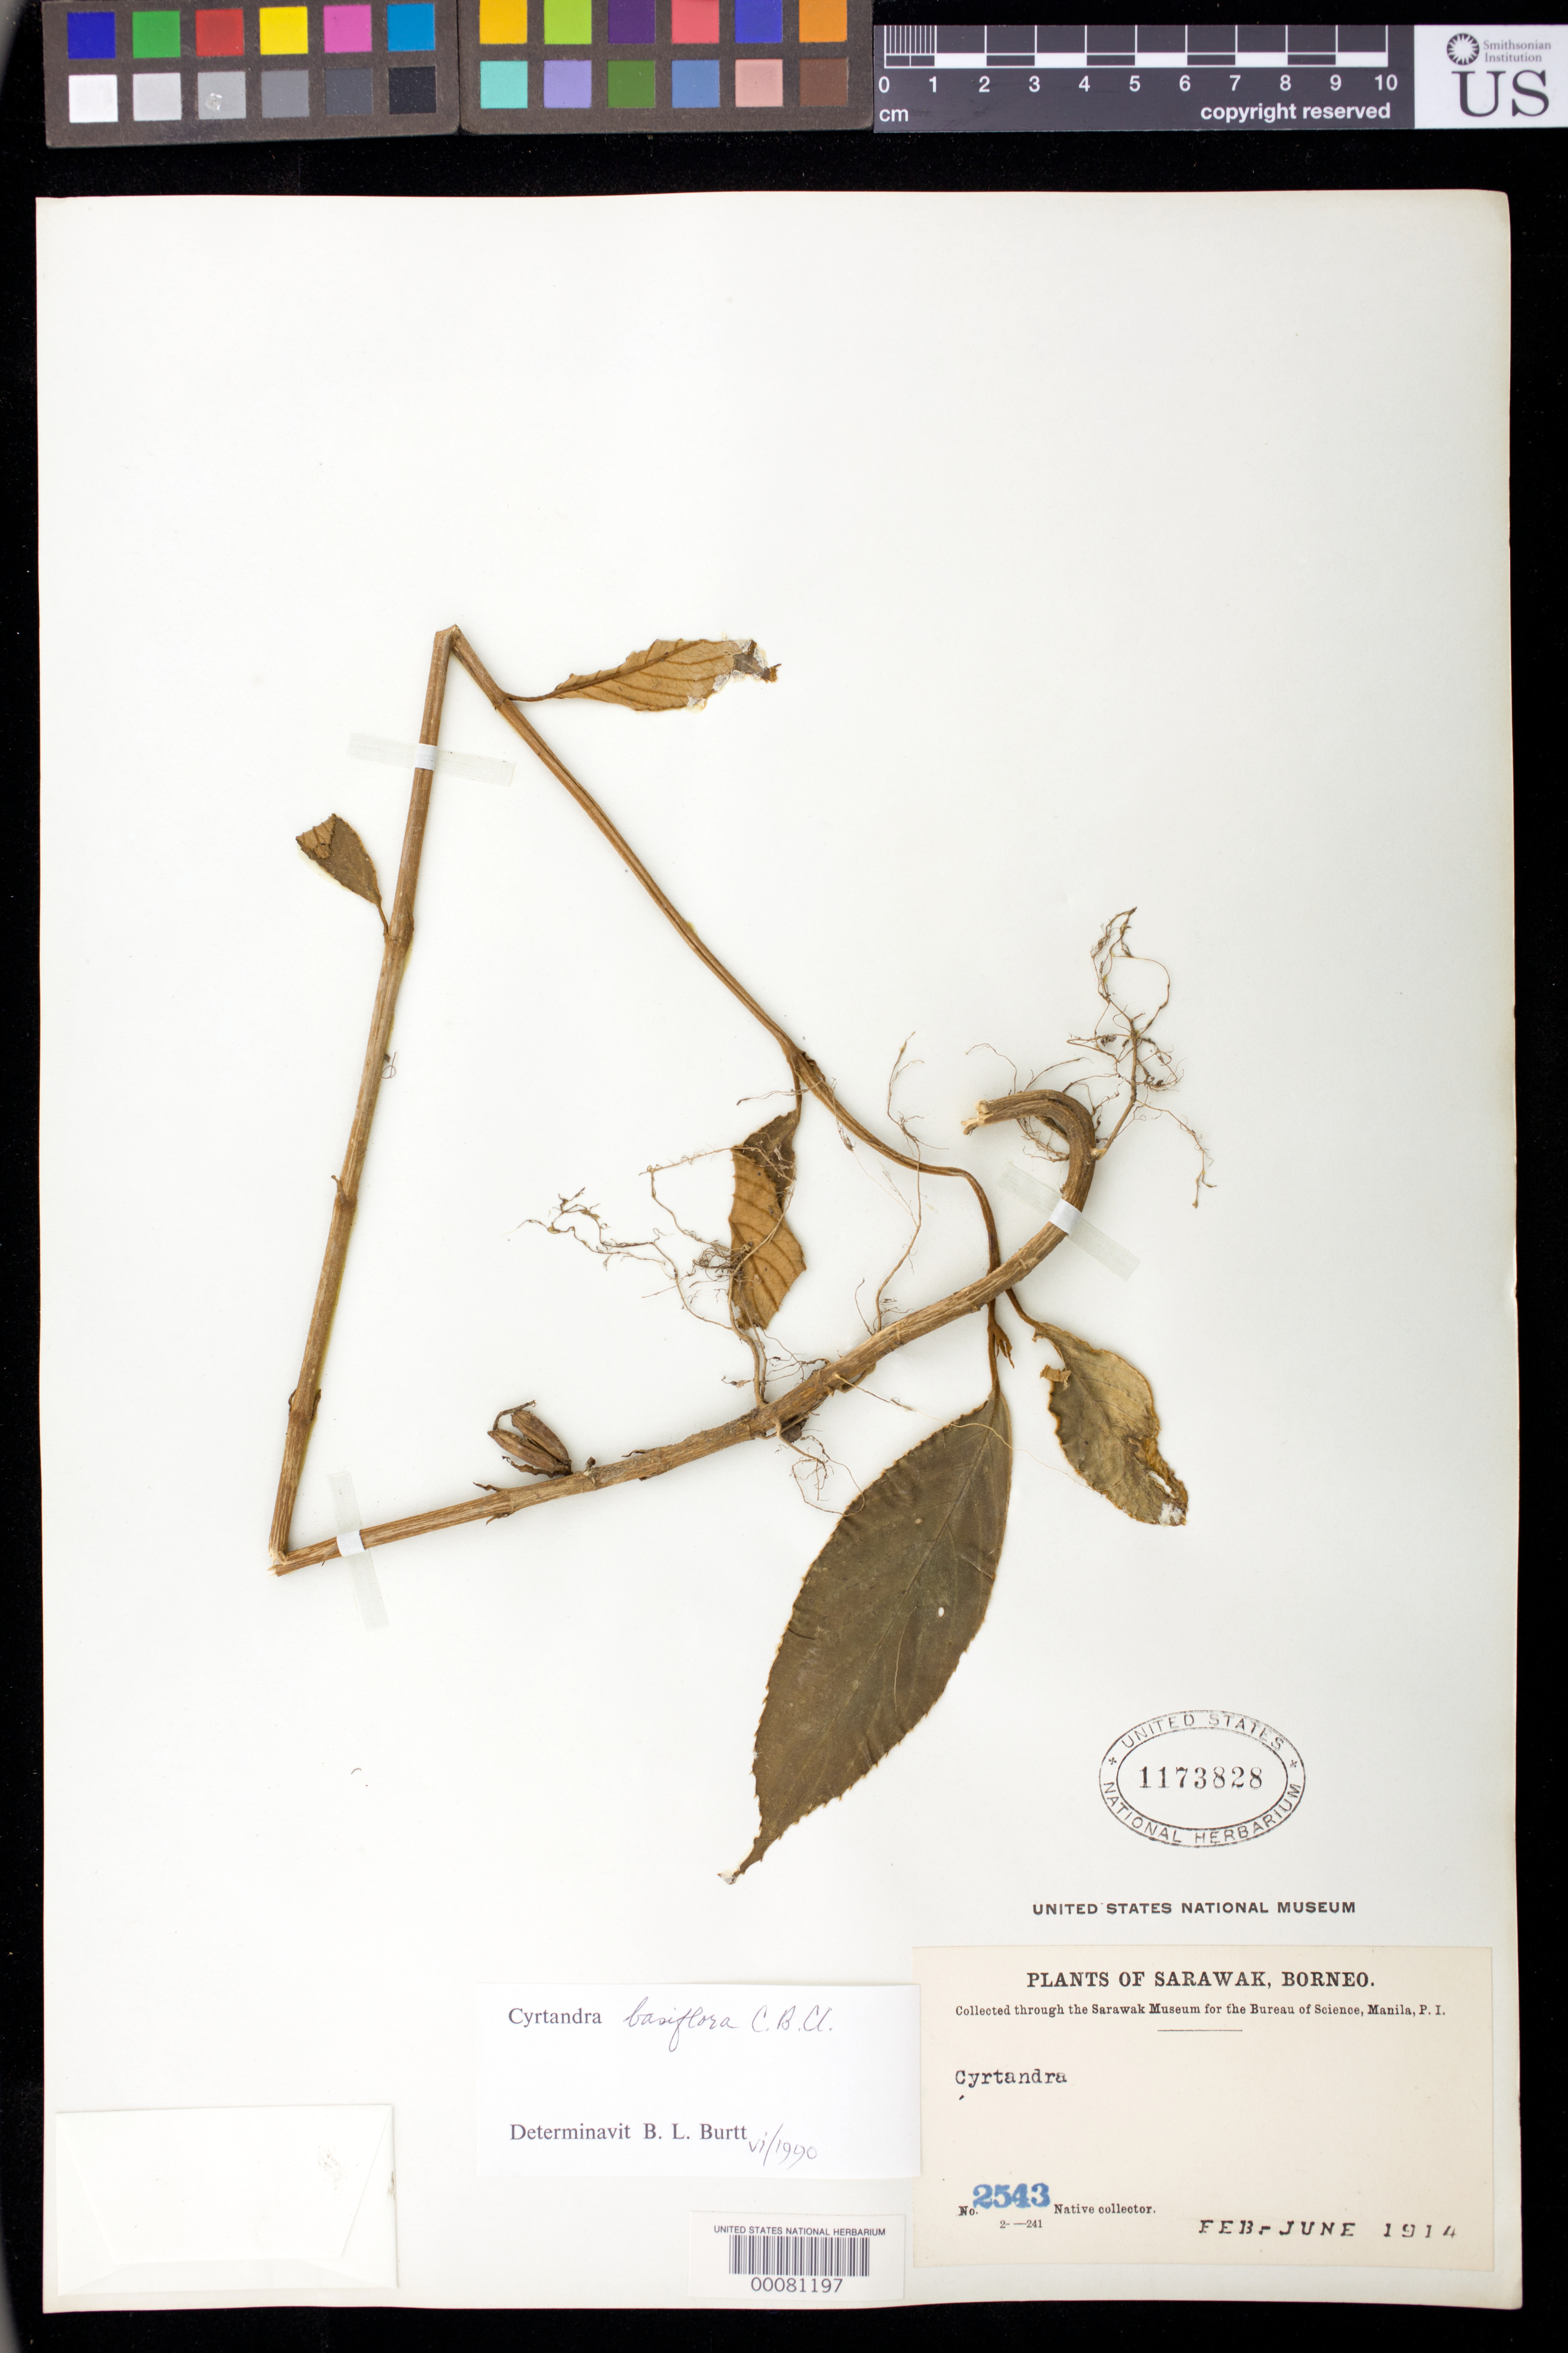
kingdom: Plantae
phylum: Tracheophyta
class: Magnoliopsida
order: Lamiales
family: Gesneriaceae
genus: Cyrtandra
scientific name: Cyrtandra basiflora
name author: C.B. Clarke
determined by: Burtt, B. L.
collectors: Native collector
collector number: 2543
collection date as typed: Feb-Jun 1914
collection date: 1914-02/1914-06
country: Malaysia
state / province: Sarawak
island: Borneo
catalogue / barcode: US 1173828